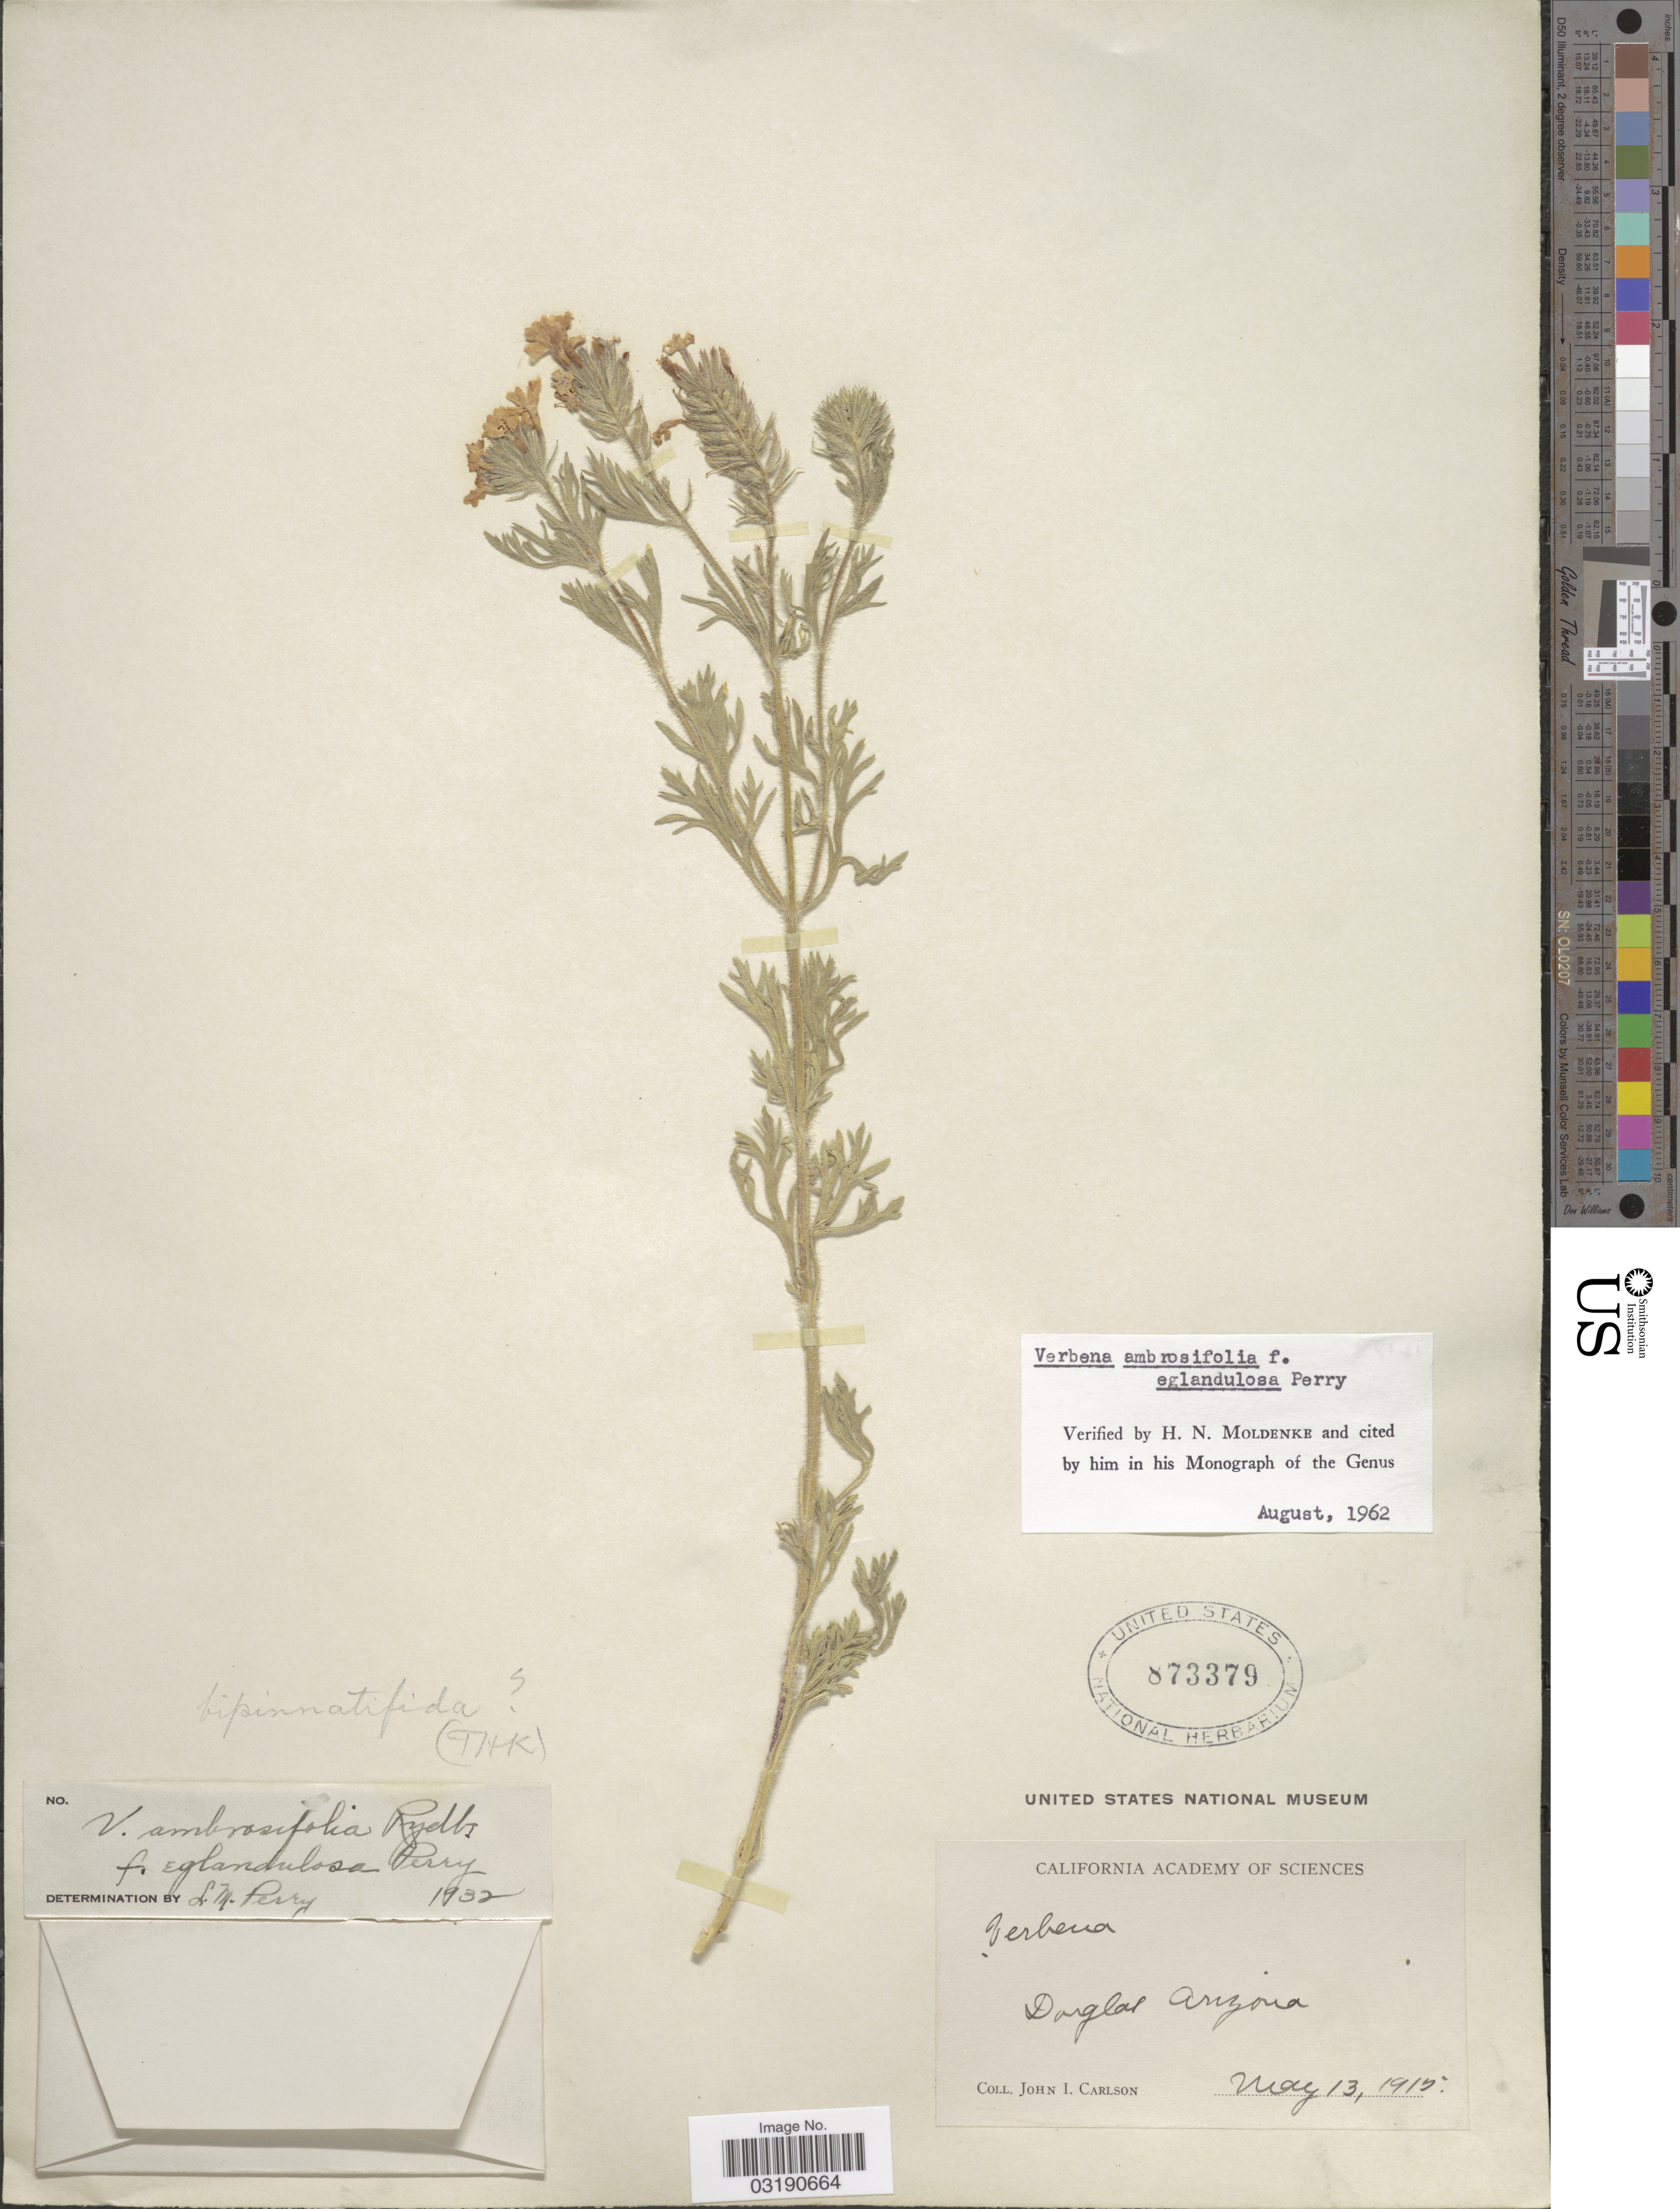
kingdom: Plantae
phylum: Tracheophyta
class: Magnoliopsida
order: Lamiales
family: Verbenaceae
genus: Verbena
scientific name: Verbena ambrosiifolia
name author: Rydb. ex Small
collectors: J. Carlson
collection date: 1915-05-13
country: United States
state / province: Arizona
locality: Douglas.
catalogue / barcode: US 873379